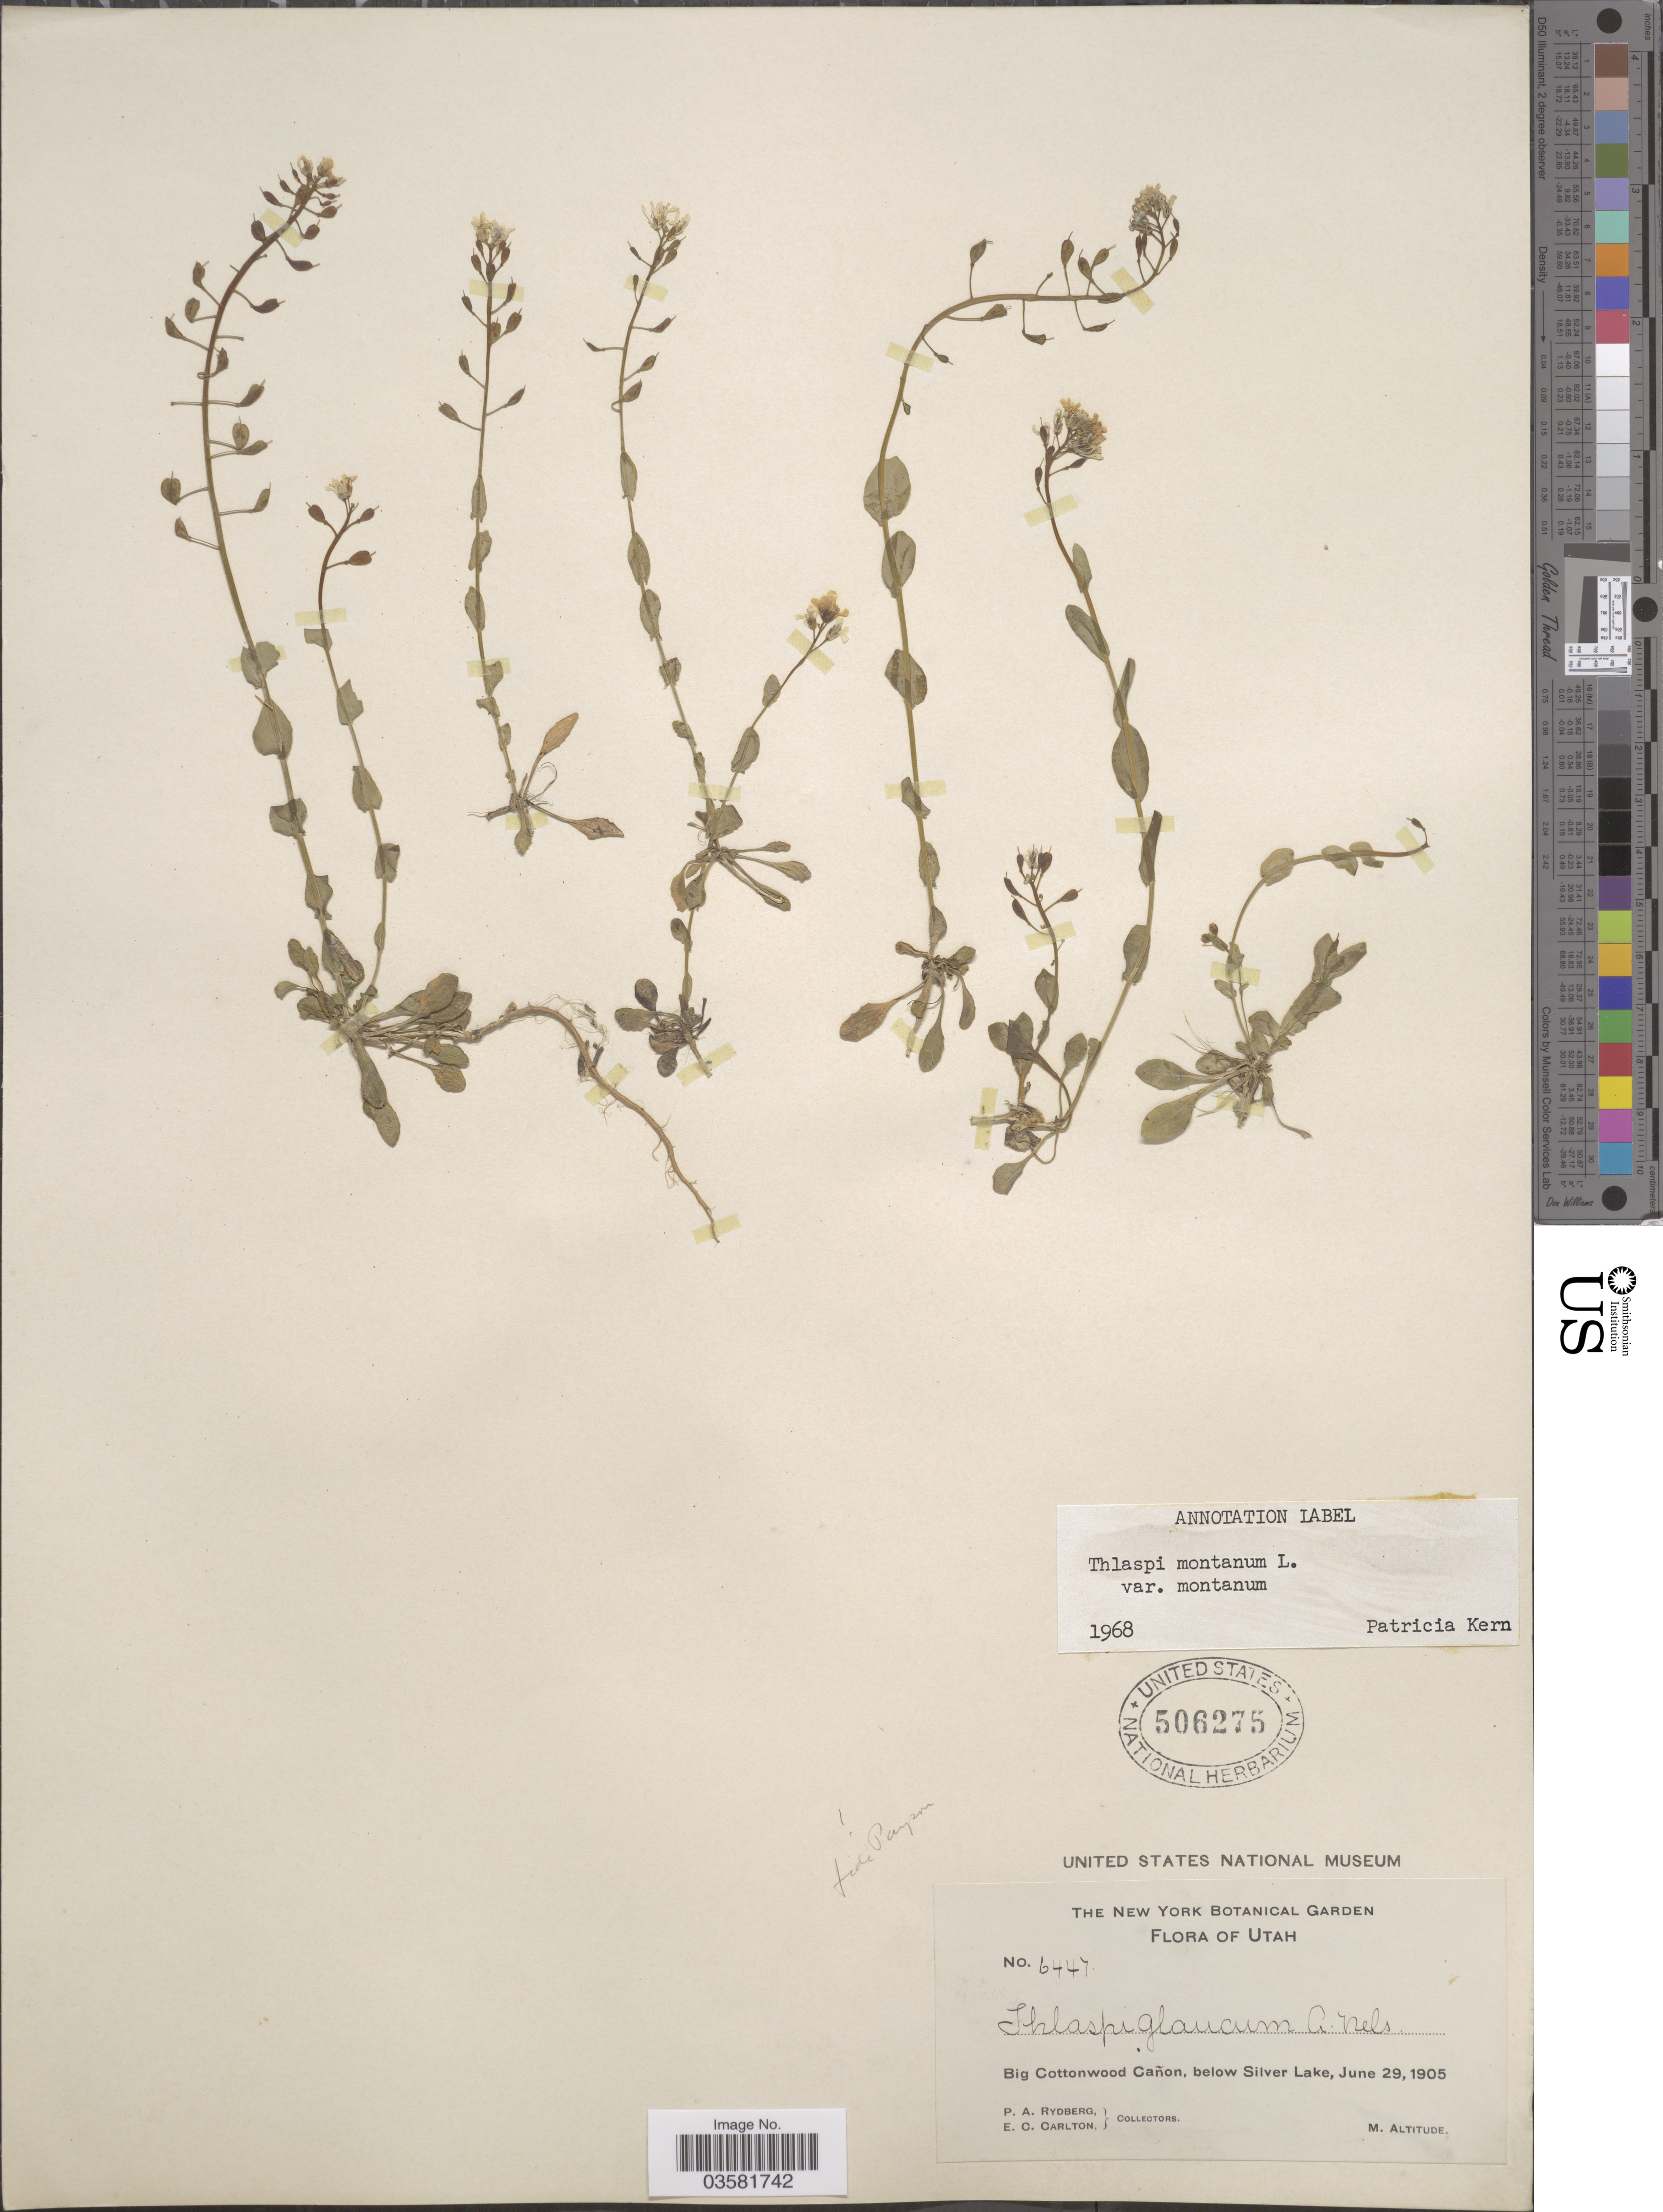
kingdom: Plantae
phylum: Tracheophyta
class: Magnoliopsida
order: Brassicales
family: Brassicaceae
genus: Thlaspi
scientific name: Thlaspi montanum var. montanum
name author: L.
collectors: P. A. Rydberg & E. Carlton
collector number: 6447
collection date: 1905-06-29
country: United States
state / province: Utah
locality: Big Cottonwood Cañon, below Silver Lake.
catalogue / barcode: US 506275